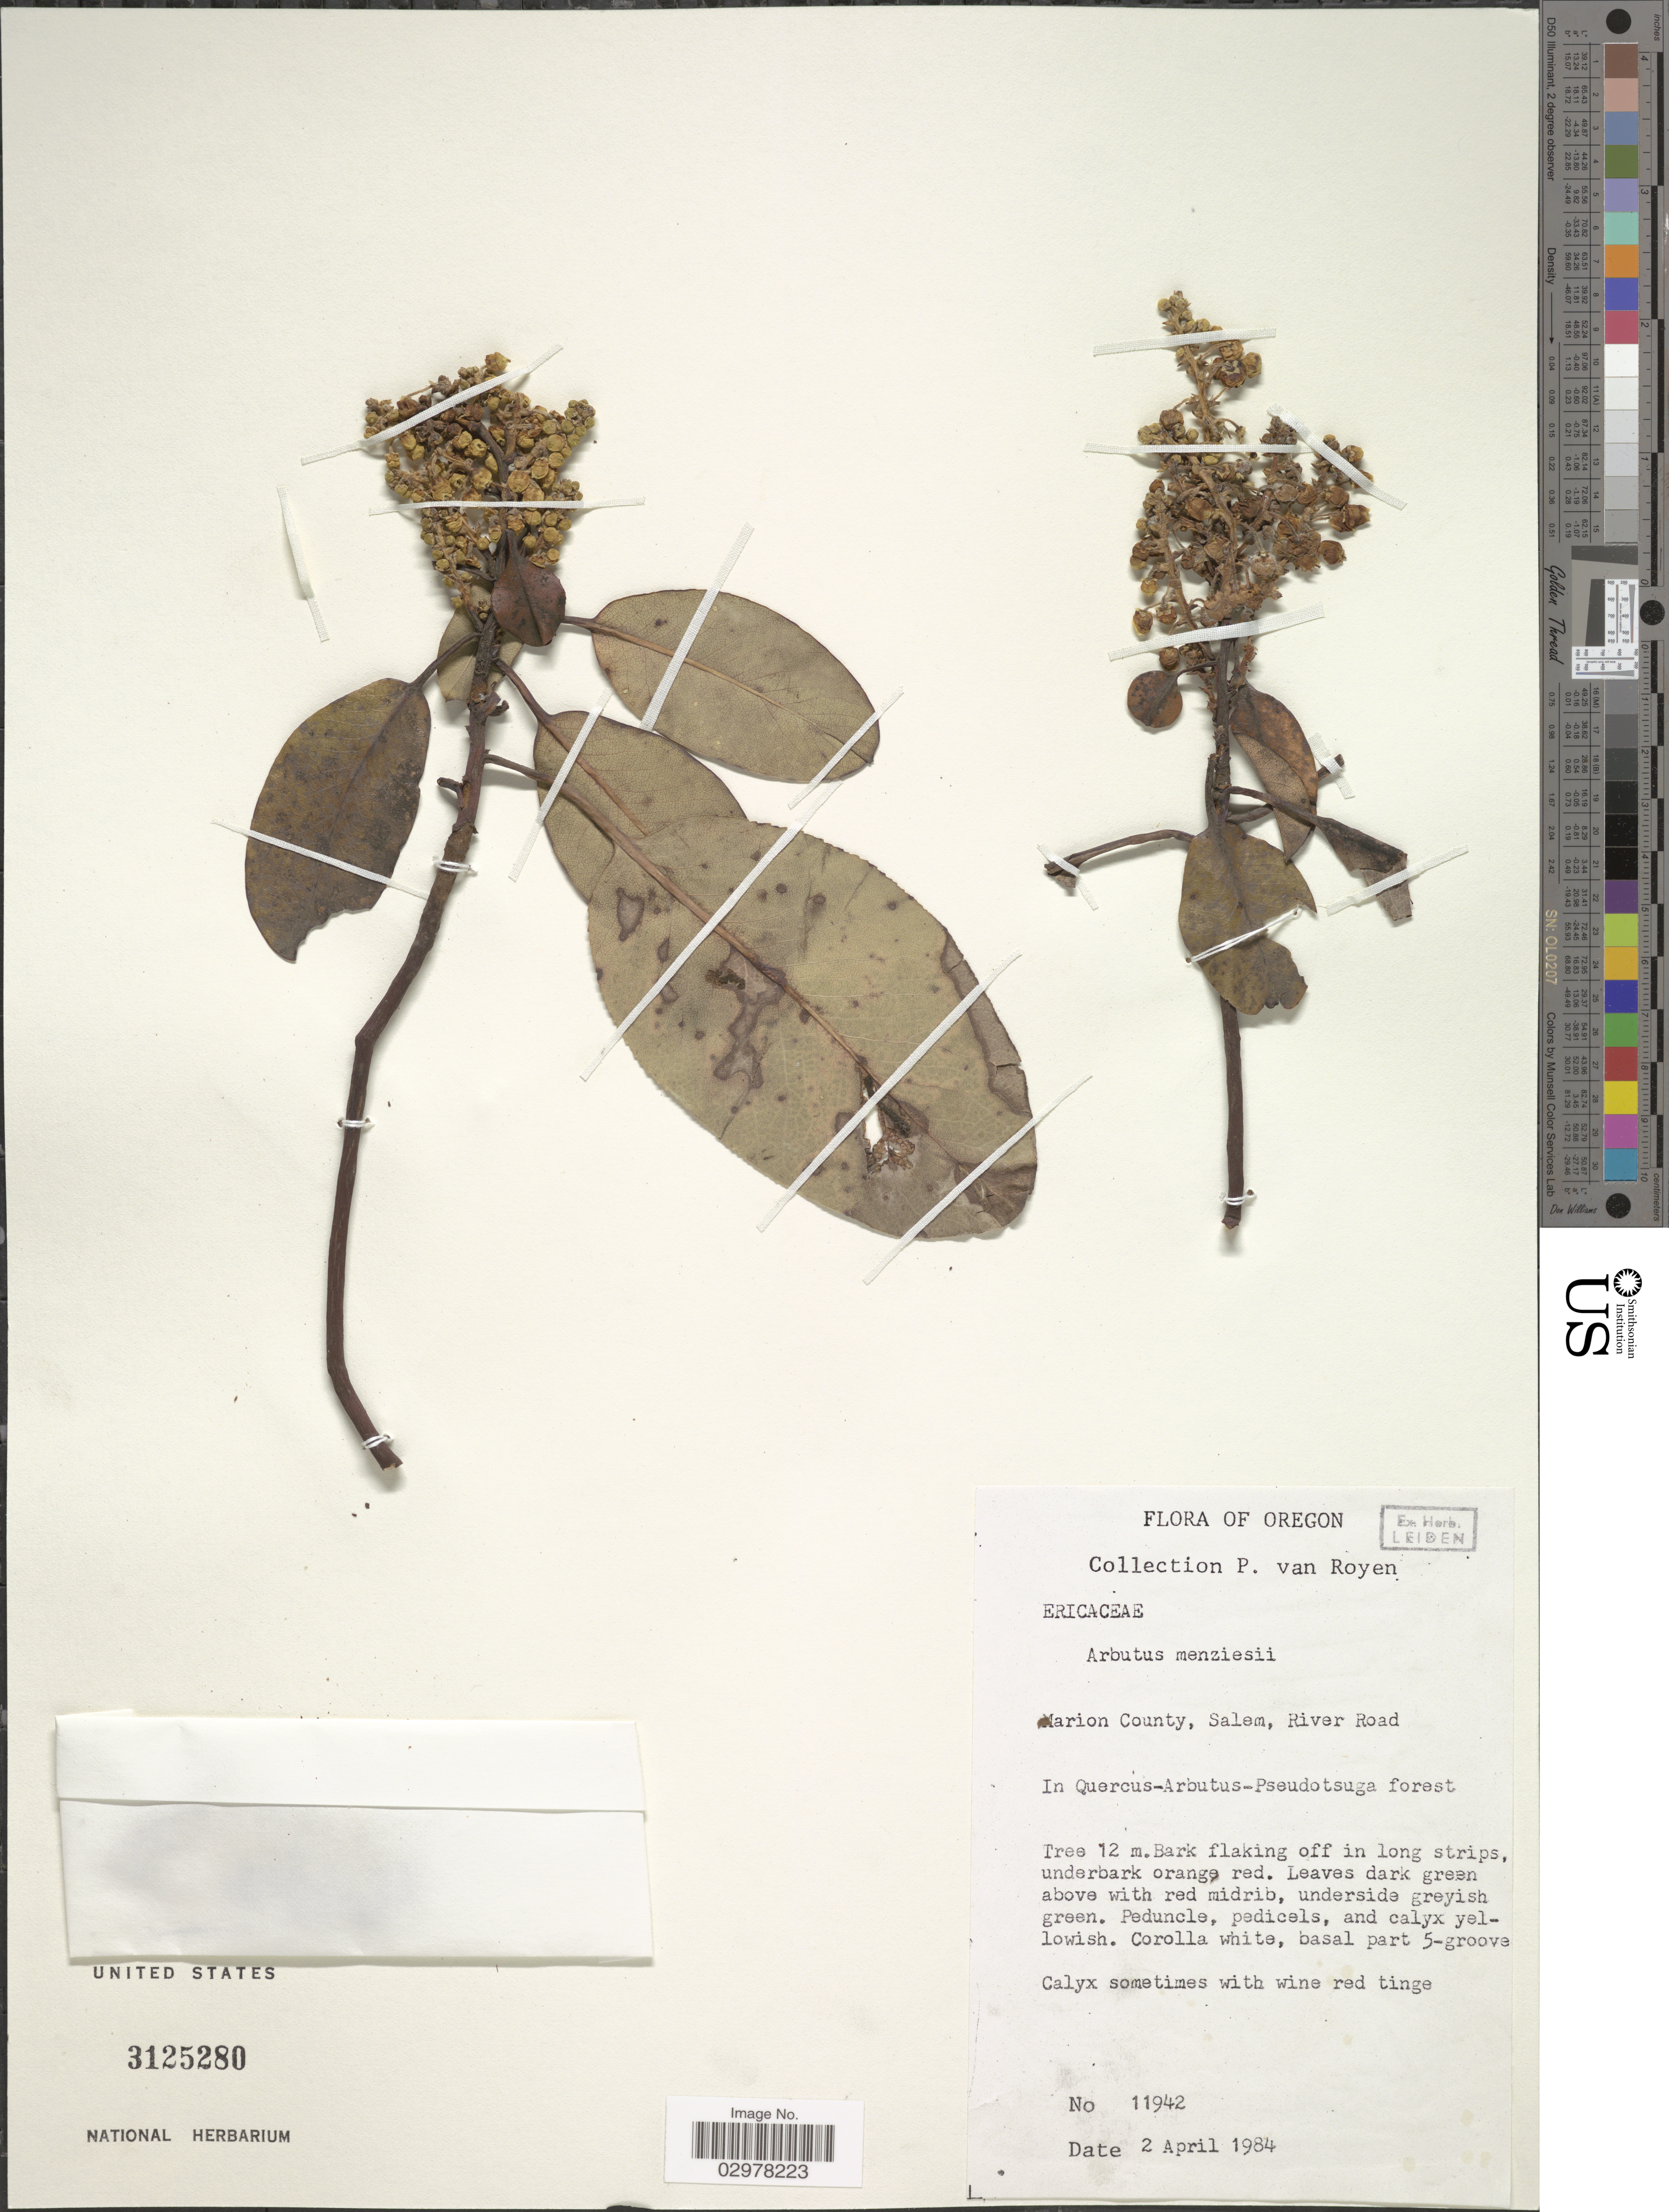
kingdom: Plantae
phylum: Tracheophyta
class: Magnoliopsida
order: Ericales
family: Ericaceae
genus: Arbutus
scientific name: Arbutus menziesii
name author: Pursh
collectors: P. van Royen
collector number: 11942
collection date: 1984-04-02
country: United States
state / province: Oregon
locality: Marion County, Salem, River Road.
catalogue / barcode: US 3125280